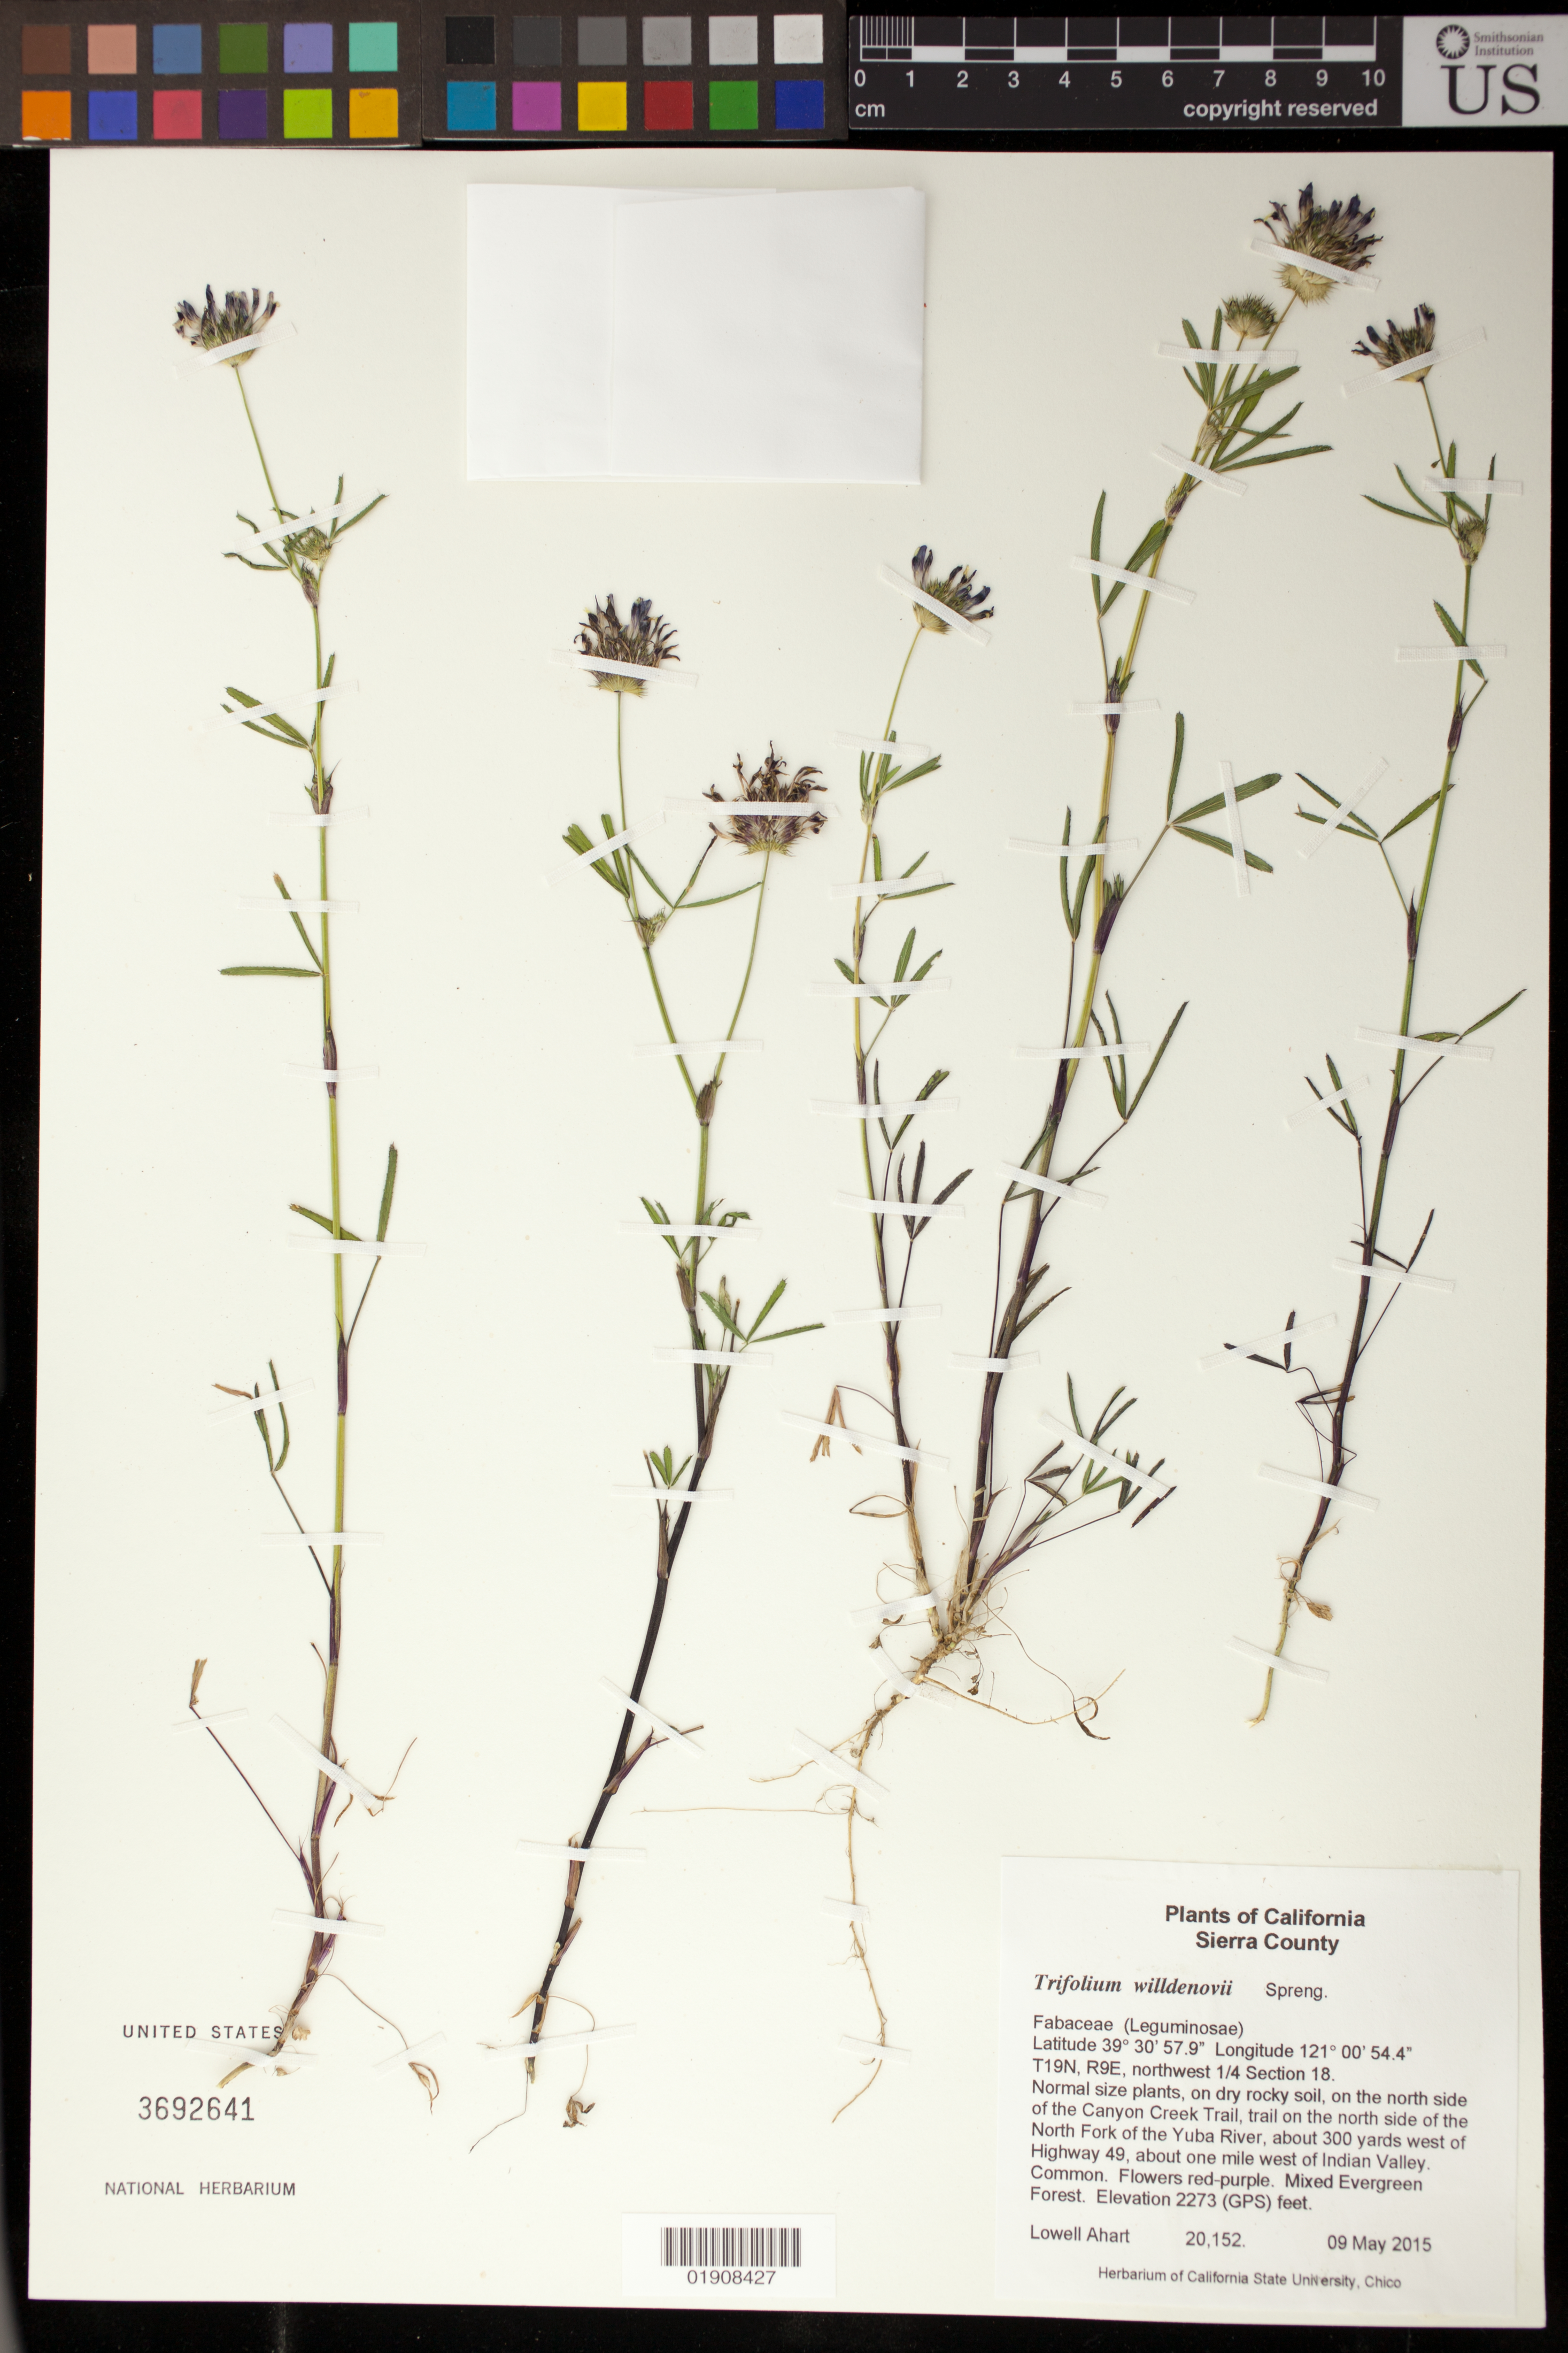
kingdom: Plantae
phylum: Tracheophyta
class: Magnoliopsida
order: Fabales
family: Fabaceae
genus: Trifolium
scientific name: Trifolium willdenovii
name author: Spreng.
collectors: L. Ahart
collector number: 20152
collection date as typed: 09 May 2015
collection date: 2015-05-09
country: United States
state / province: California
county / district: Sierra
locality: On the north side of the Canyon Creek Trail, trail on the north side of the North Fork of the Yuba River, about 300 yards west of Highway 49, about one mile west of Indian Valley. T19N, R9E, northwest 1/4 Section 18.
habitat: Mixed evergreen forest.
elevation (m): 693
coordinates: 39 30 57.9 N, 121 00 54.4 W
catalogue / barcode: US 3692641